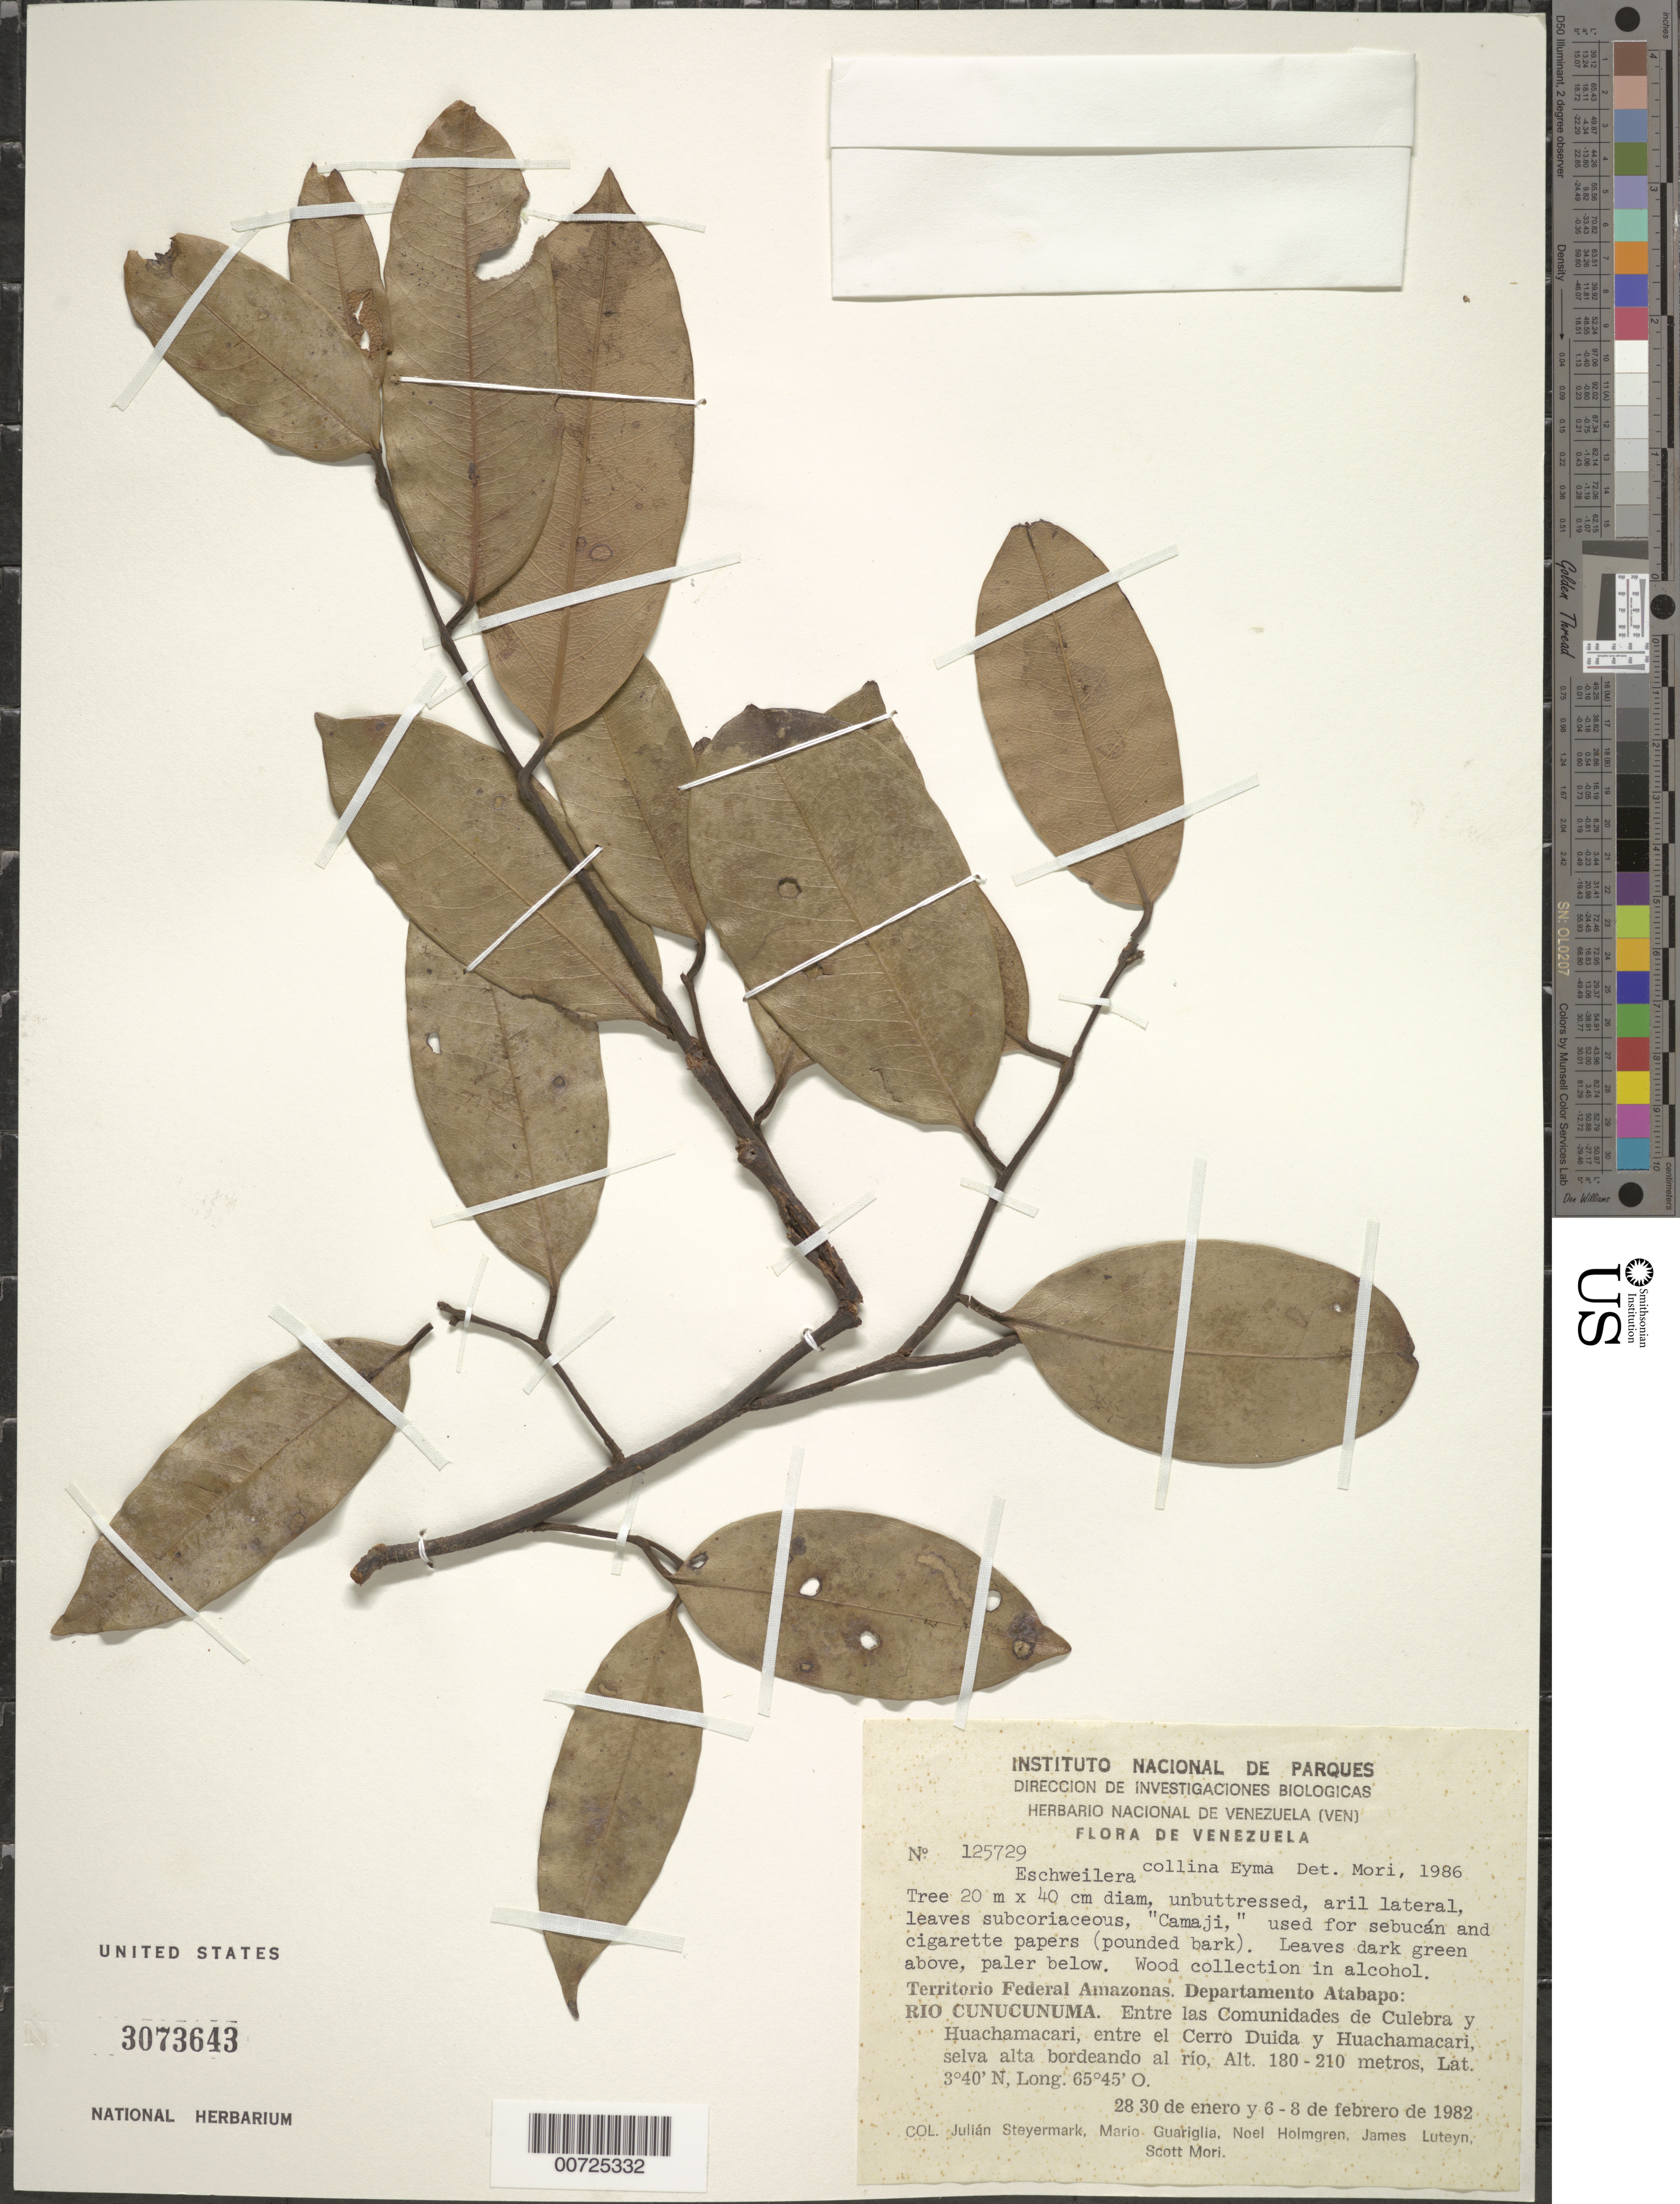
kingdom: Plantae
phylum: Tracheophyta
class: Magnoliopsida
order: Ericales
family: Lecythidaceae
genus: Eschweilera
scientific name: Eschweilera collina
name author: Eyma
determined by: Mori, Scott A.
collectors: J. Steyermark, M. Guariglia P., N. H. Holmgren, J. L. Luteyn & S. Mori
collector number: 125729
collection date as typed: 28-Jan-82 to 8-Feb-82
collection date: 1982-01-28/1982-02-08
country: Venezuela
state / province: Amazonas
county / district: Atabapo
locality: Río Cunucunuma, entre las Communidades de Culebra y Huachamacari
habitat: Forest along river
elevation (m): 180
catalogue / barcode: US 3073643